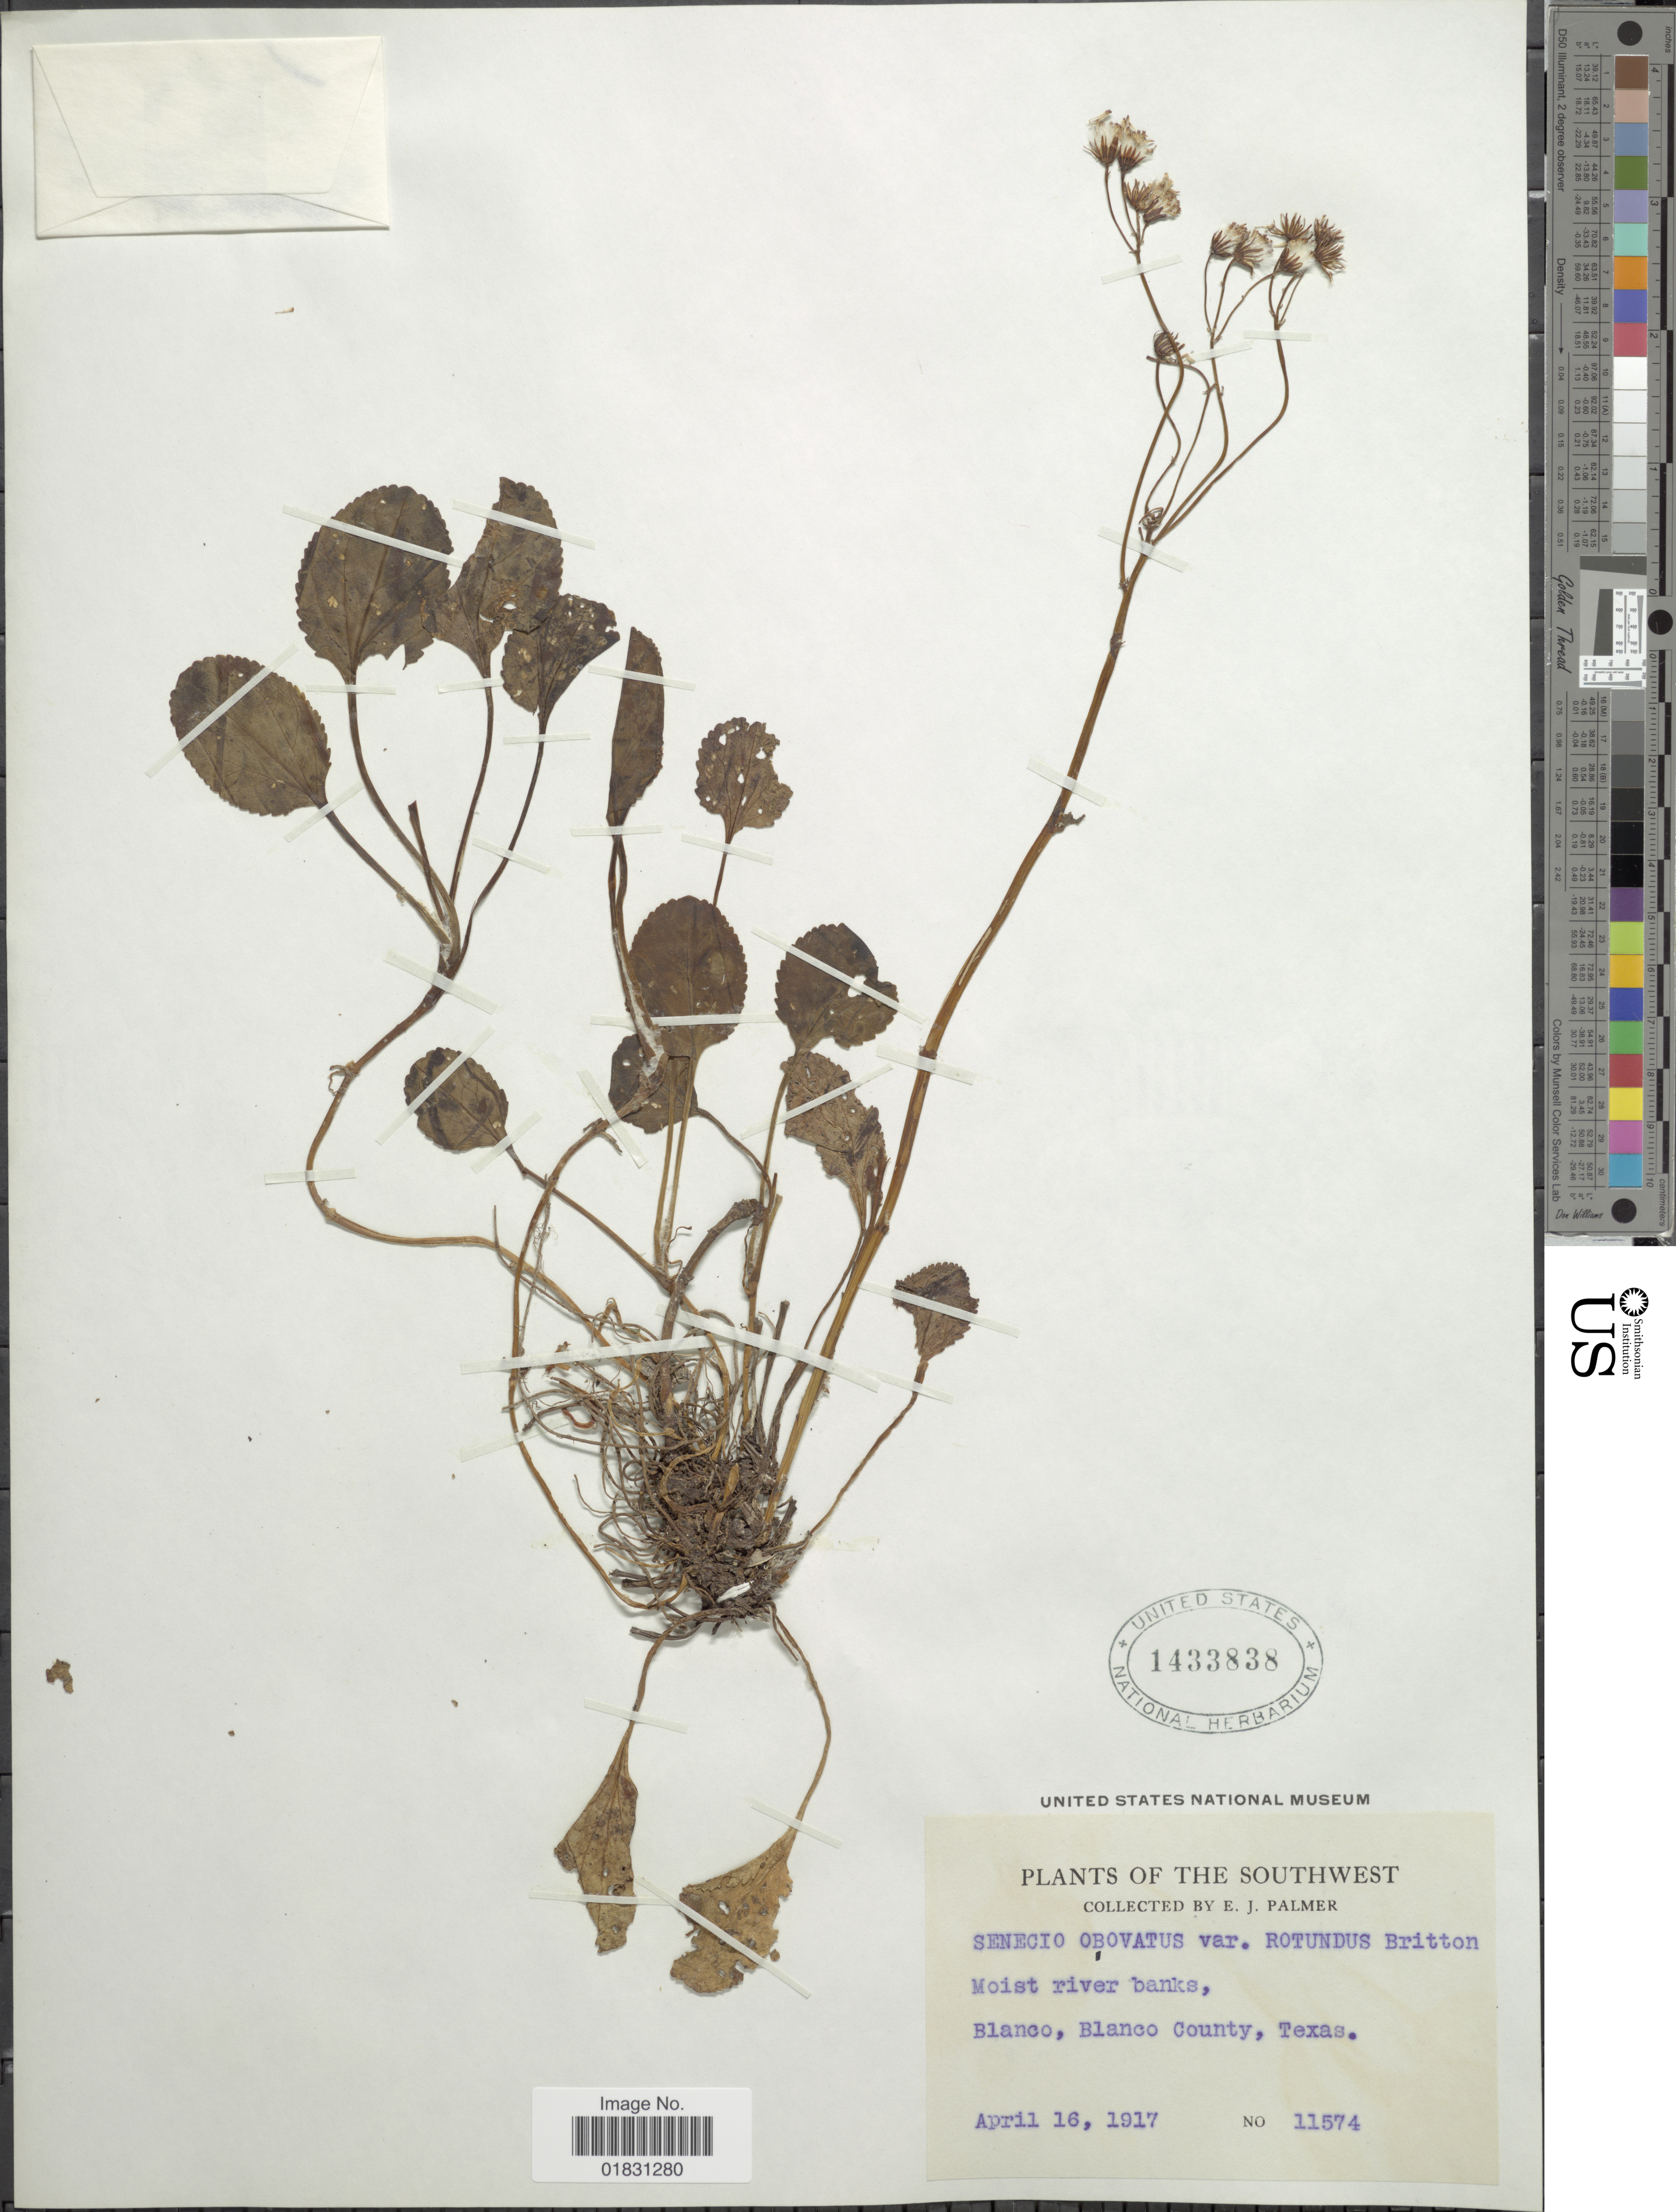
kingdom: Plantae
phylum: Tracheophyta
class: Magnoliopsida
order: Asterales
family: Asteraceae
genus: Packera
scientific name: Packera obovata var. rotundus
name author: Britton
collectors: E. J. Palmer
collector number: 11574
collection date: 1917-04-16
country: United States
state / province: Texas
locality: The Southwest, Moist river banks, Blanco, Blanco County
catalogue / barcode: US 1433838